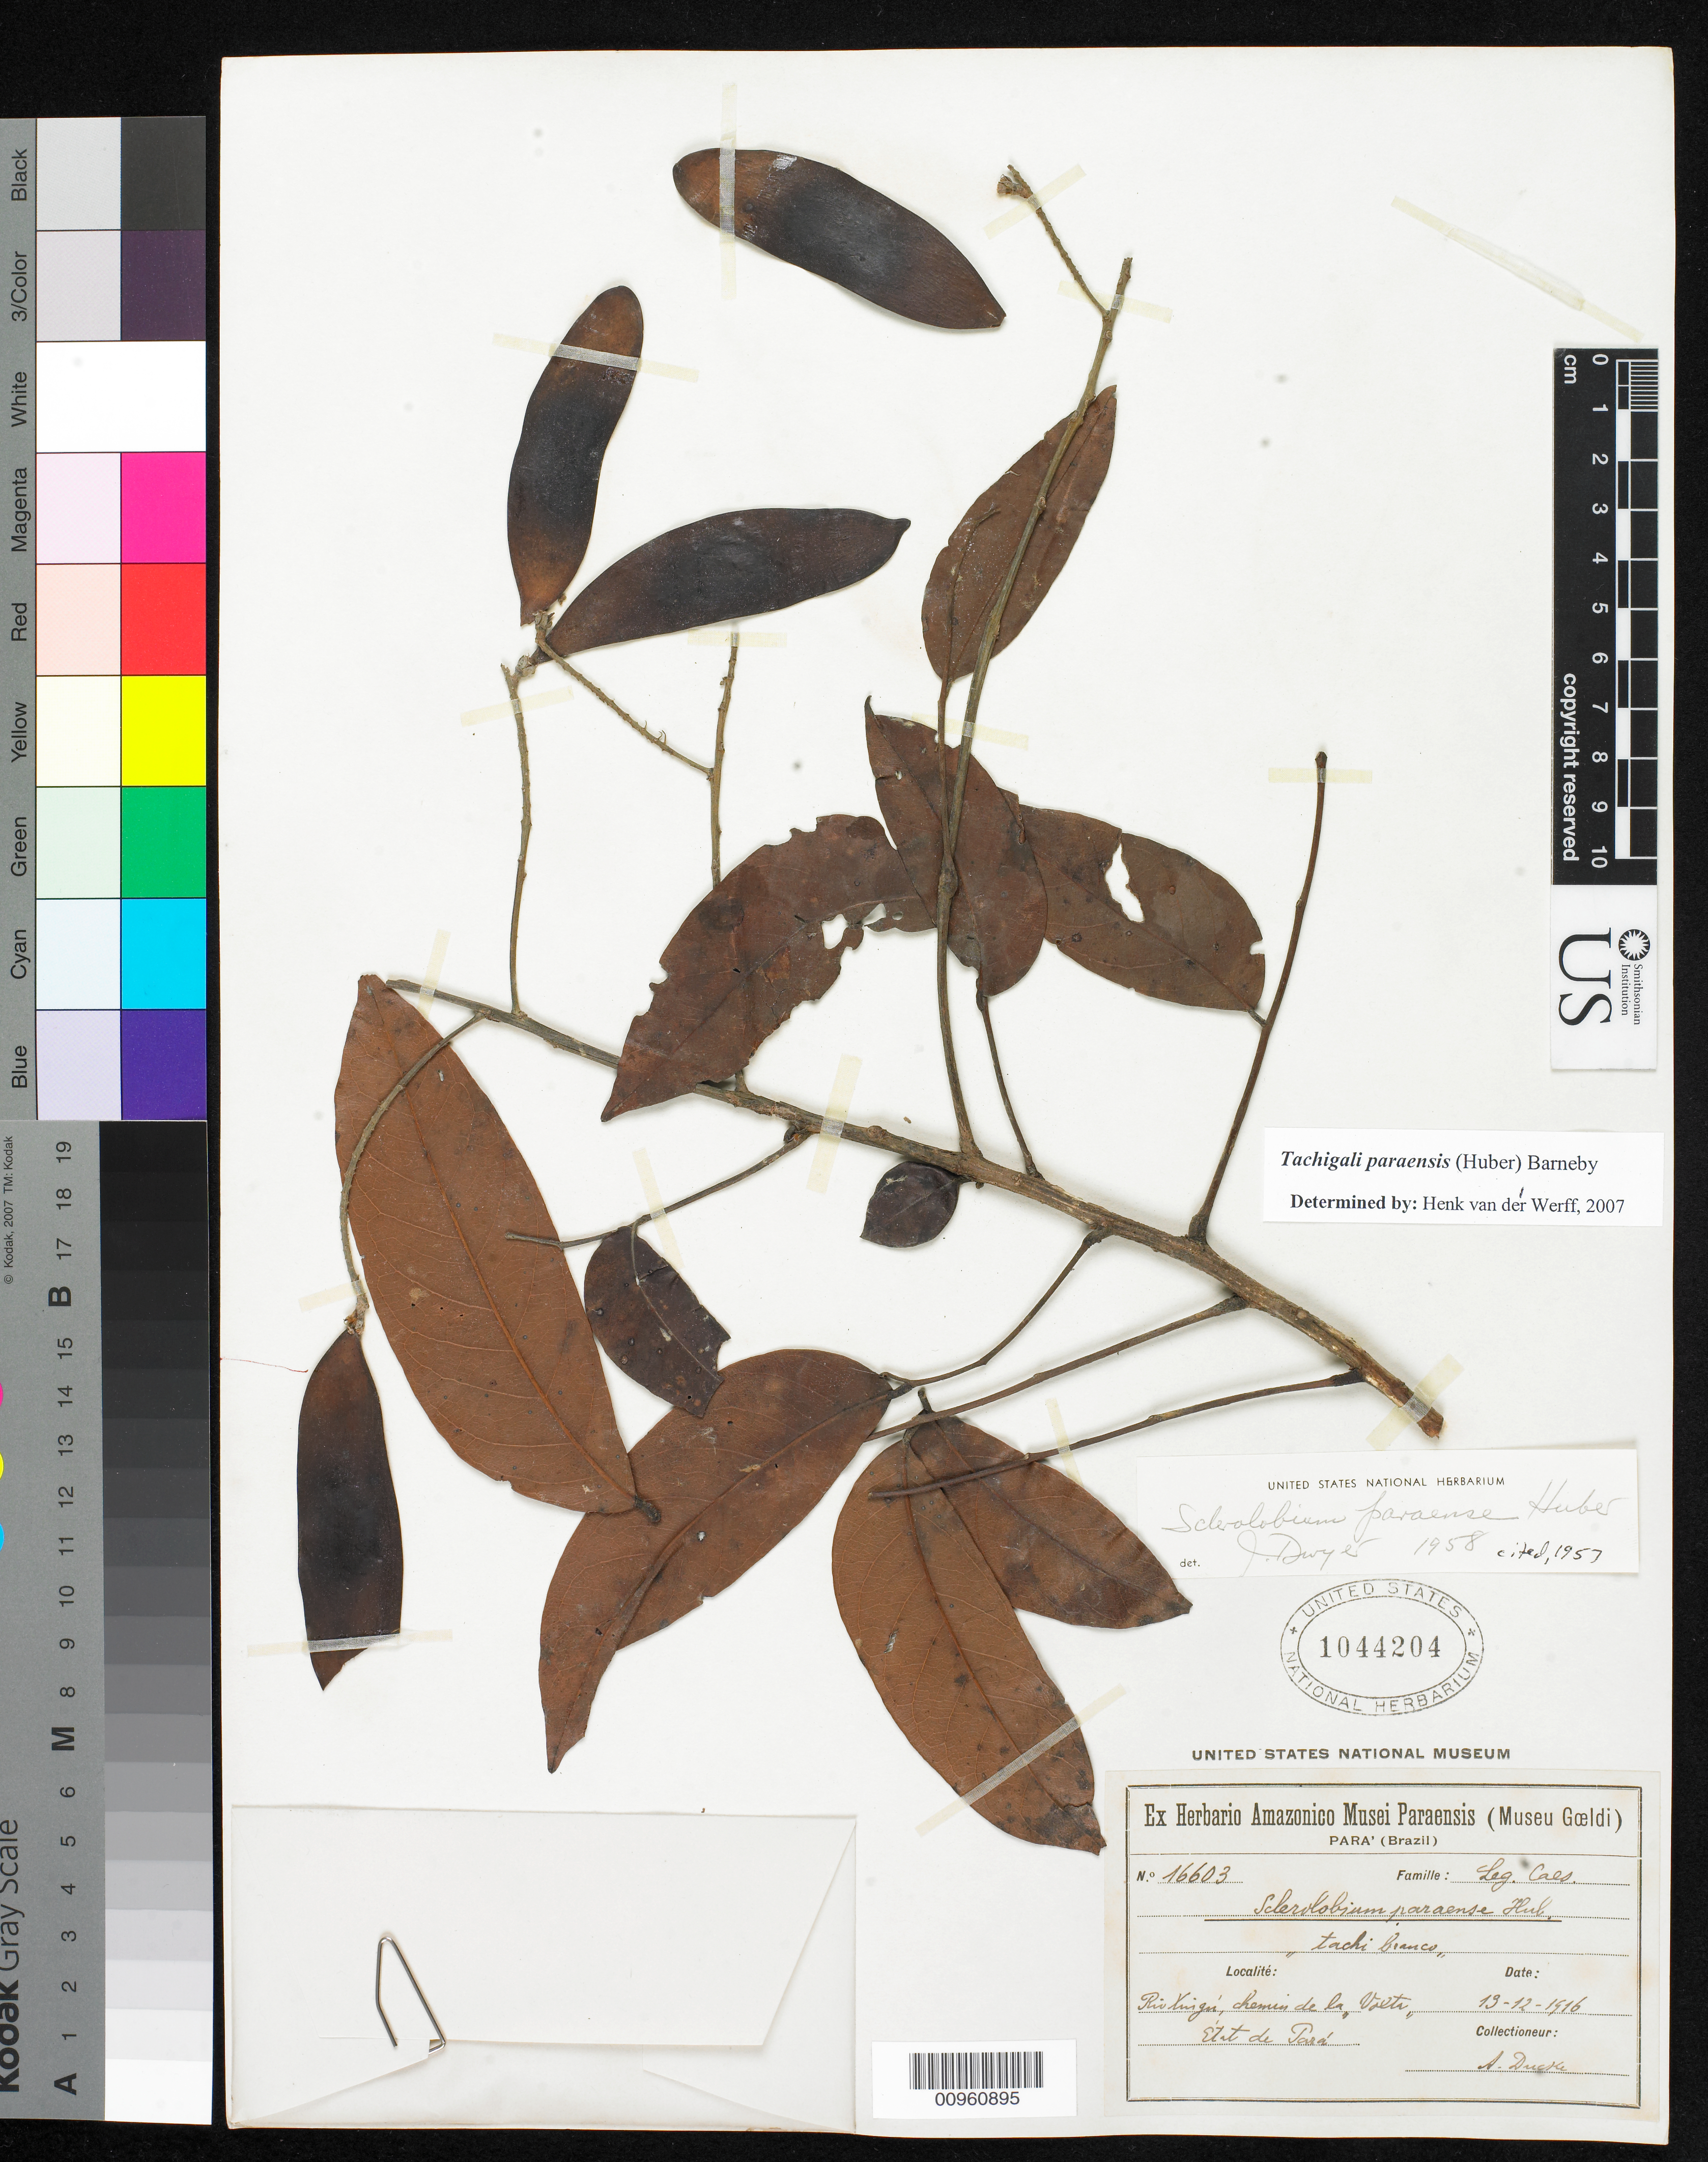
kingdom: Plantae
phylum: Tracheophyta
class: Magnoliopsida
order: Fabales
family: Fabaceae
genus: Tachigali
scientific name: Tachigali paraensis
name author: (Huber) Barneby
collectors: A. Ducke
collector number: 16603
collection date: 1916-12-13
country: Brazil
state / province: Pará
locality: Rio Xingu, chemin de la Volta, Estat de Para, Brazil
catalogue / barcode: US 1044204